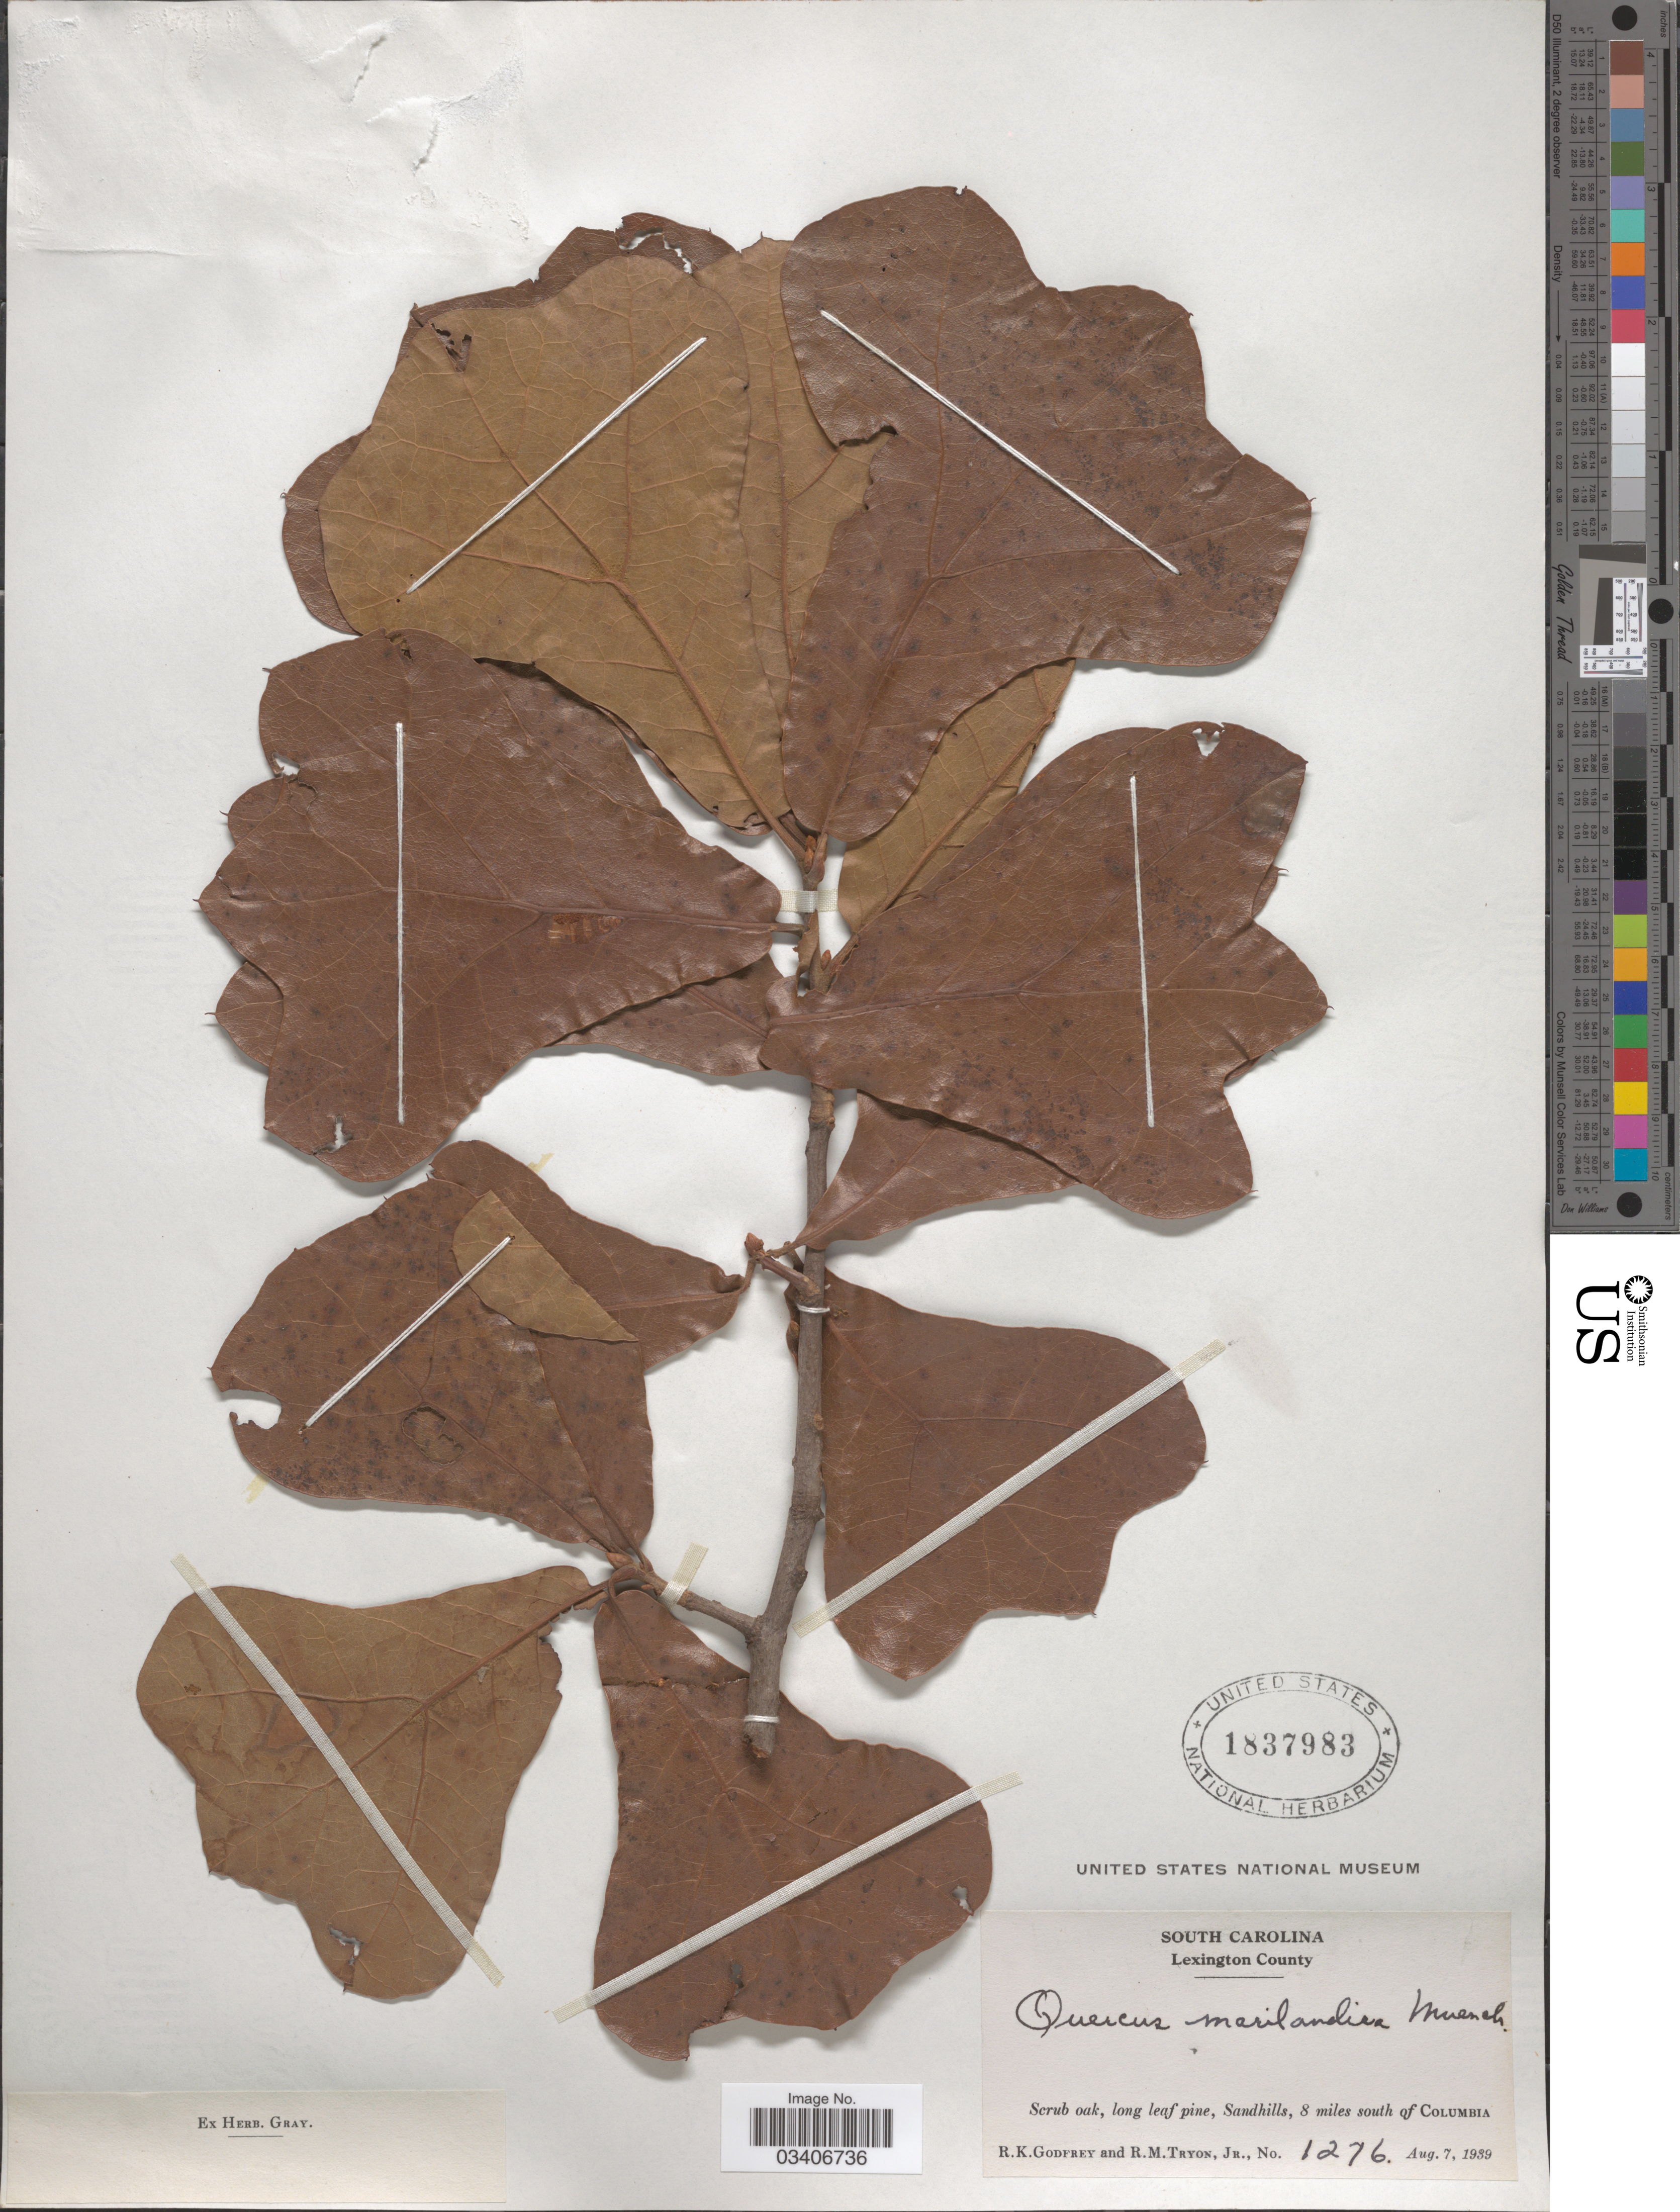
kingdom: Plantae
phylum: Tracheophyta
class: Magnoliopsida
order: Fagales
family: Fagaceae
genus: Quercus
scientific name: Quercus marilandica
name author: (L.) Münchh.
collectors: R. K. Godfrey & R. Tryon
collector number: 1276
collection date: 1939-08-07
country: United States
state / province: South Carolina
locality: Lexington County. Sandhills, 8 miles south of Columbia.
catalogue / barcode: US 1837983